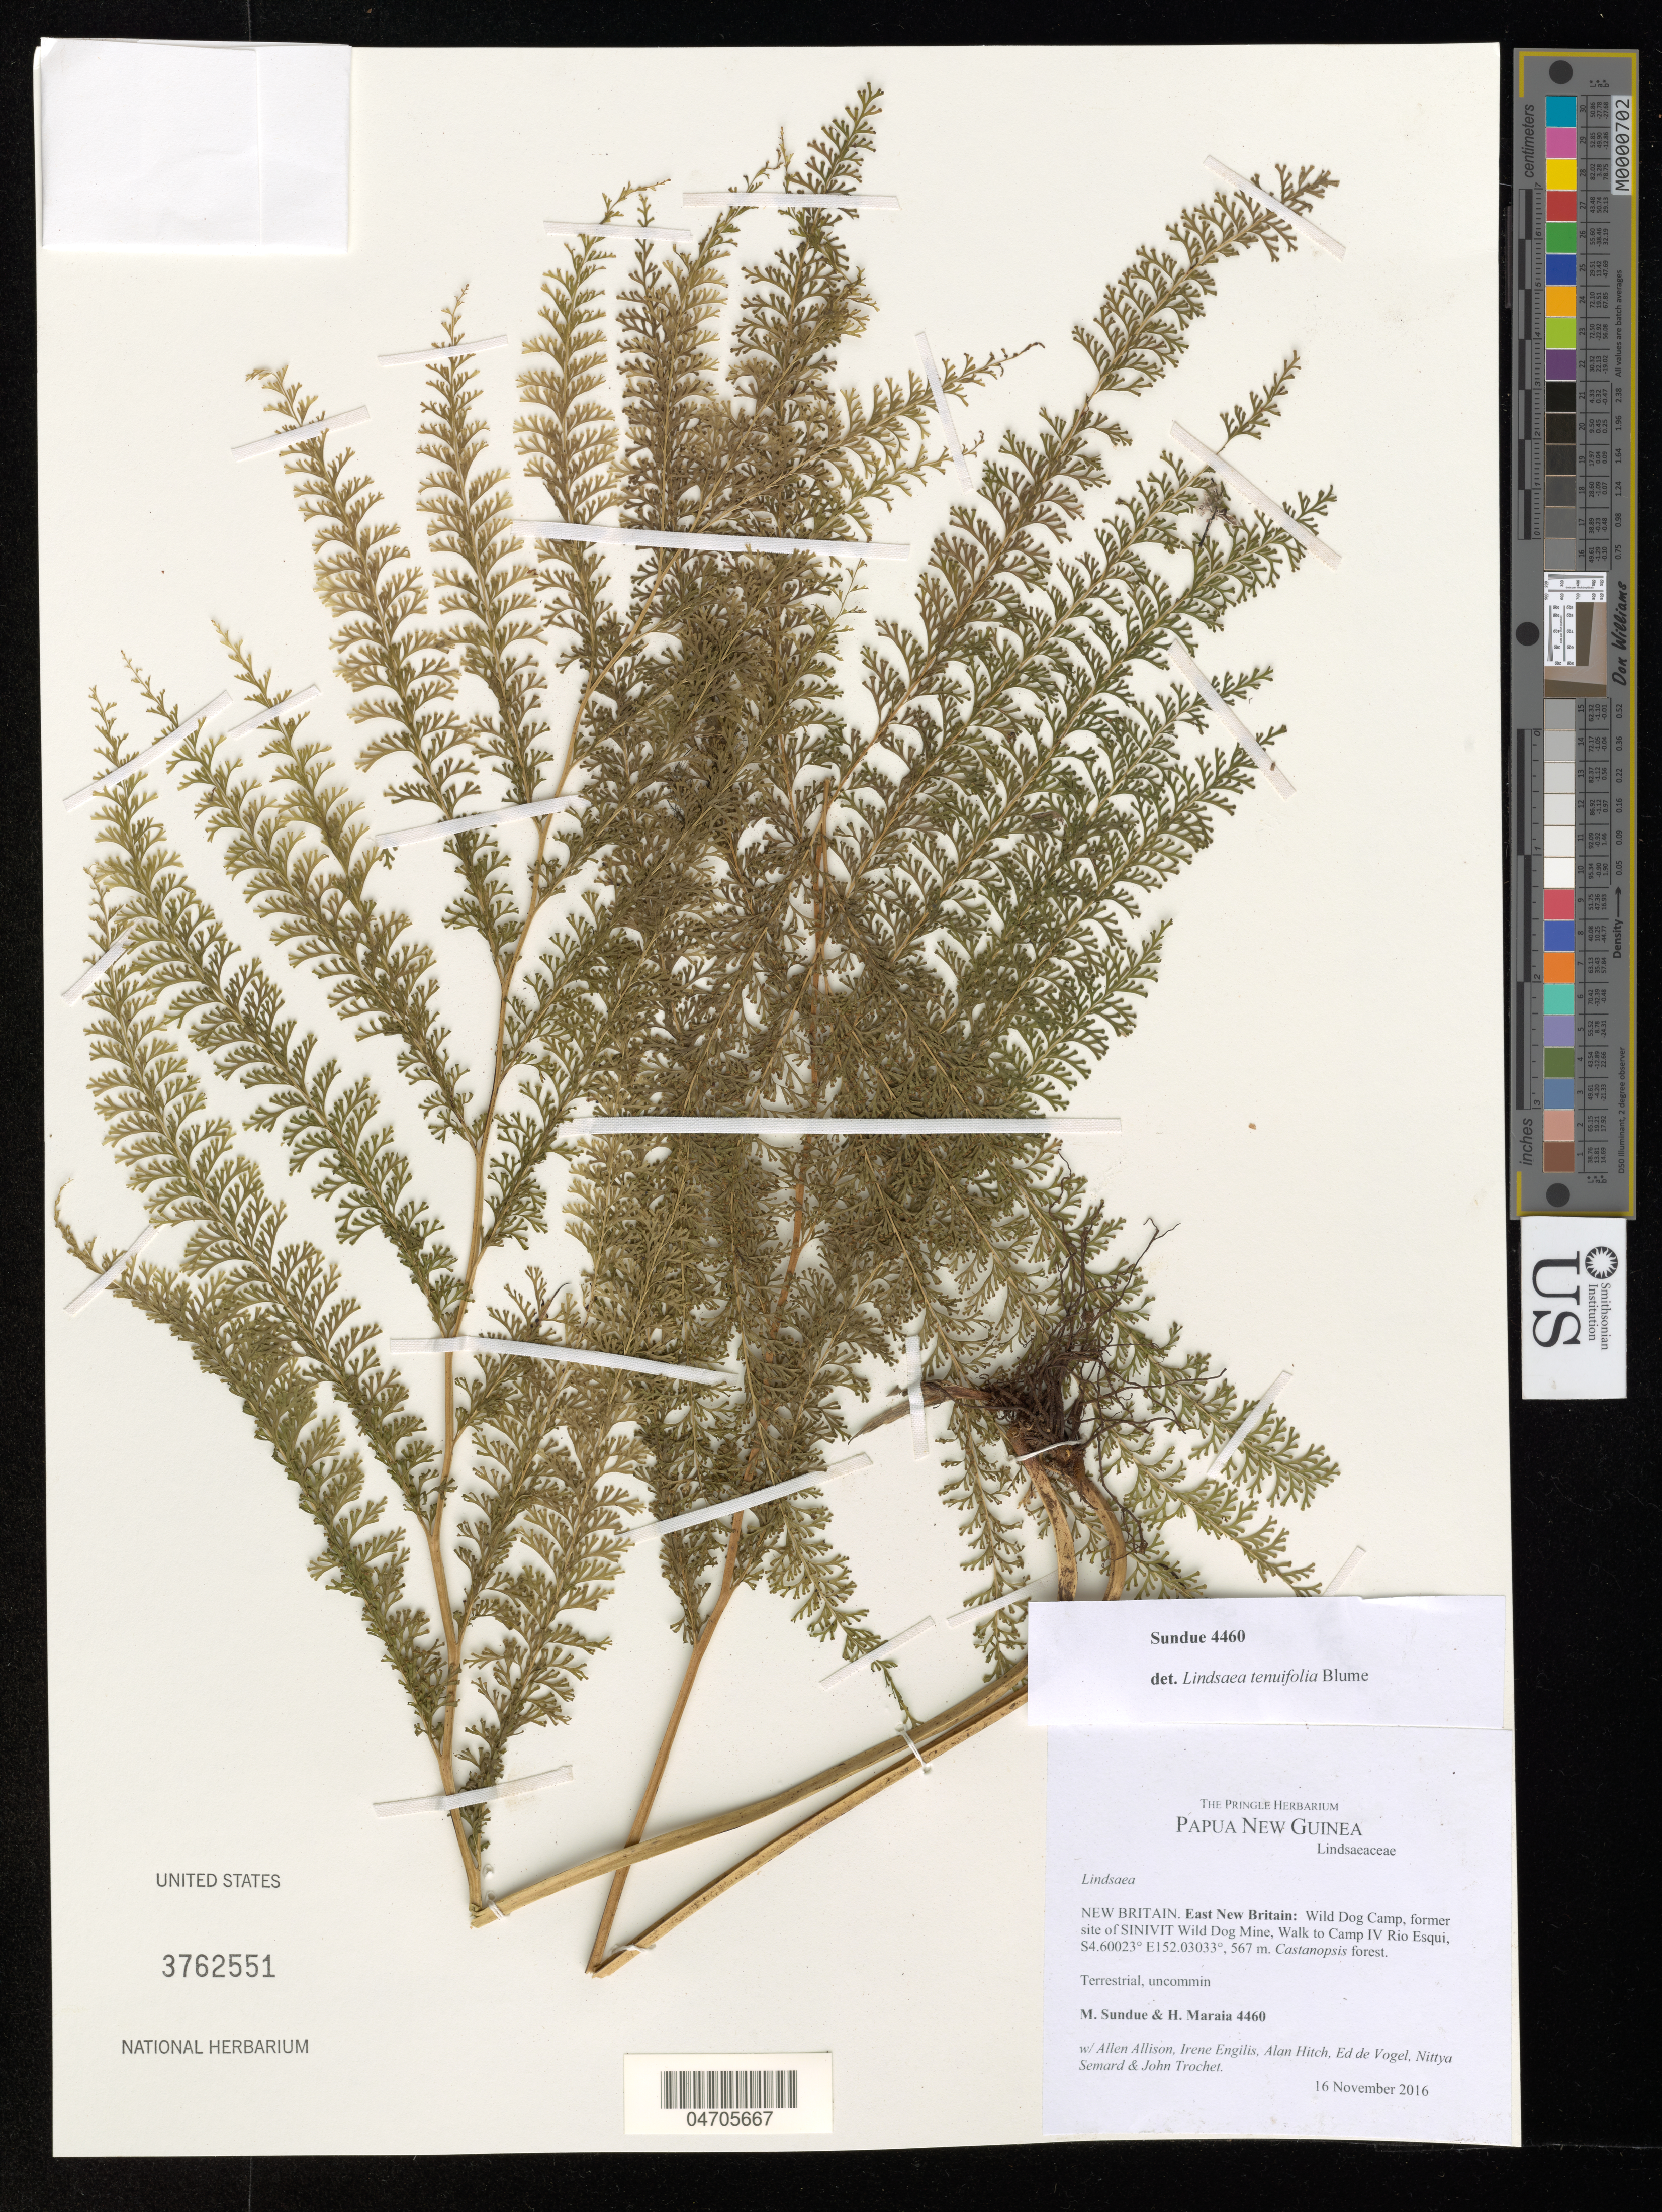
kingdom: Plantae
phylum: Tracheophyta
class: Polypodiopsida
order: Polypodiales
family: Lindsaeaceae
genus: Lindsaea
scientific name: Lindsaea tenuifolia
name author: Blume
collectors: M. Sundue, H. Maraia, A. Allison & A. Garcia Jimenez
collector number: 4460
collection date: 2016-11-16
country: Papua New Guinea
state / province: East New Britain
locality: New Britain. Wild Dog Camp, former site of SINIVIT Wild Dog Mine, Walk to Camp IV Rio Esqui.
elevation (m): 567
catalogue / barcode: US 3762551